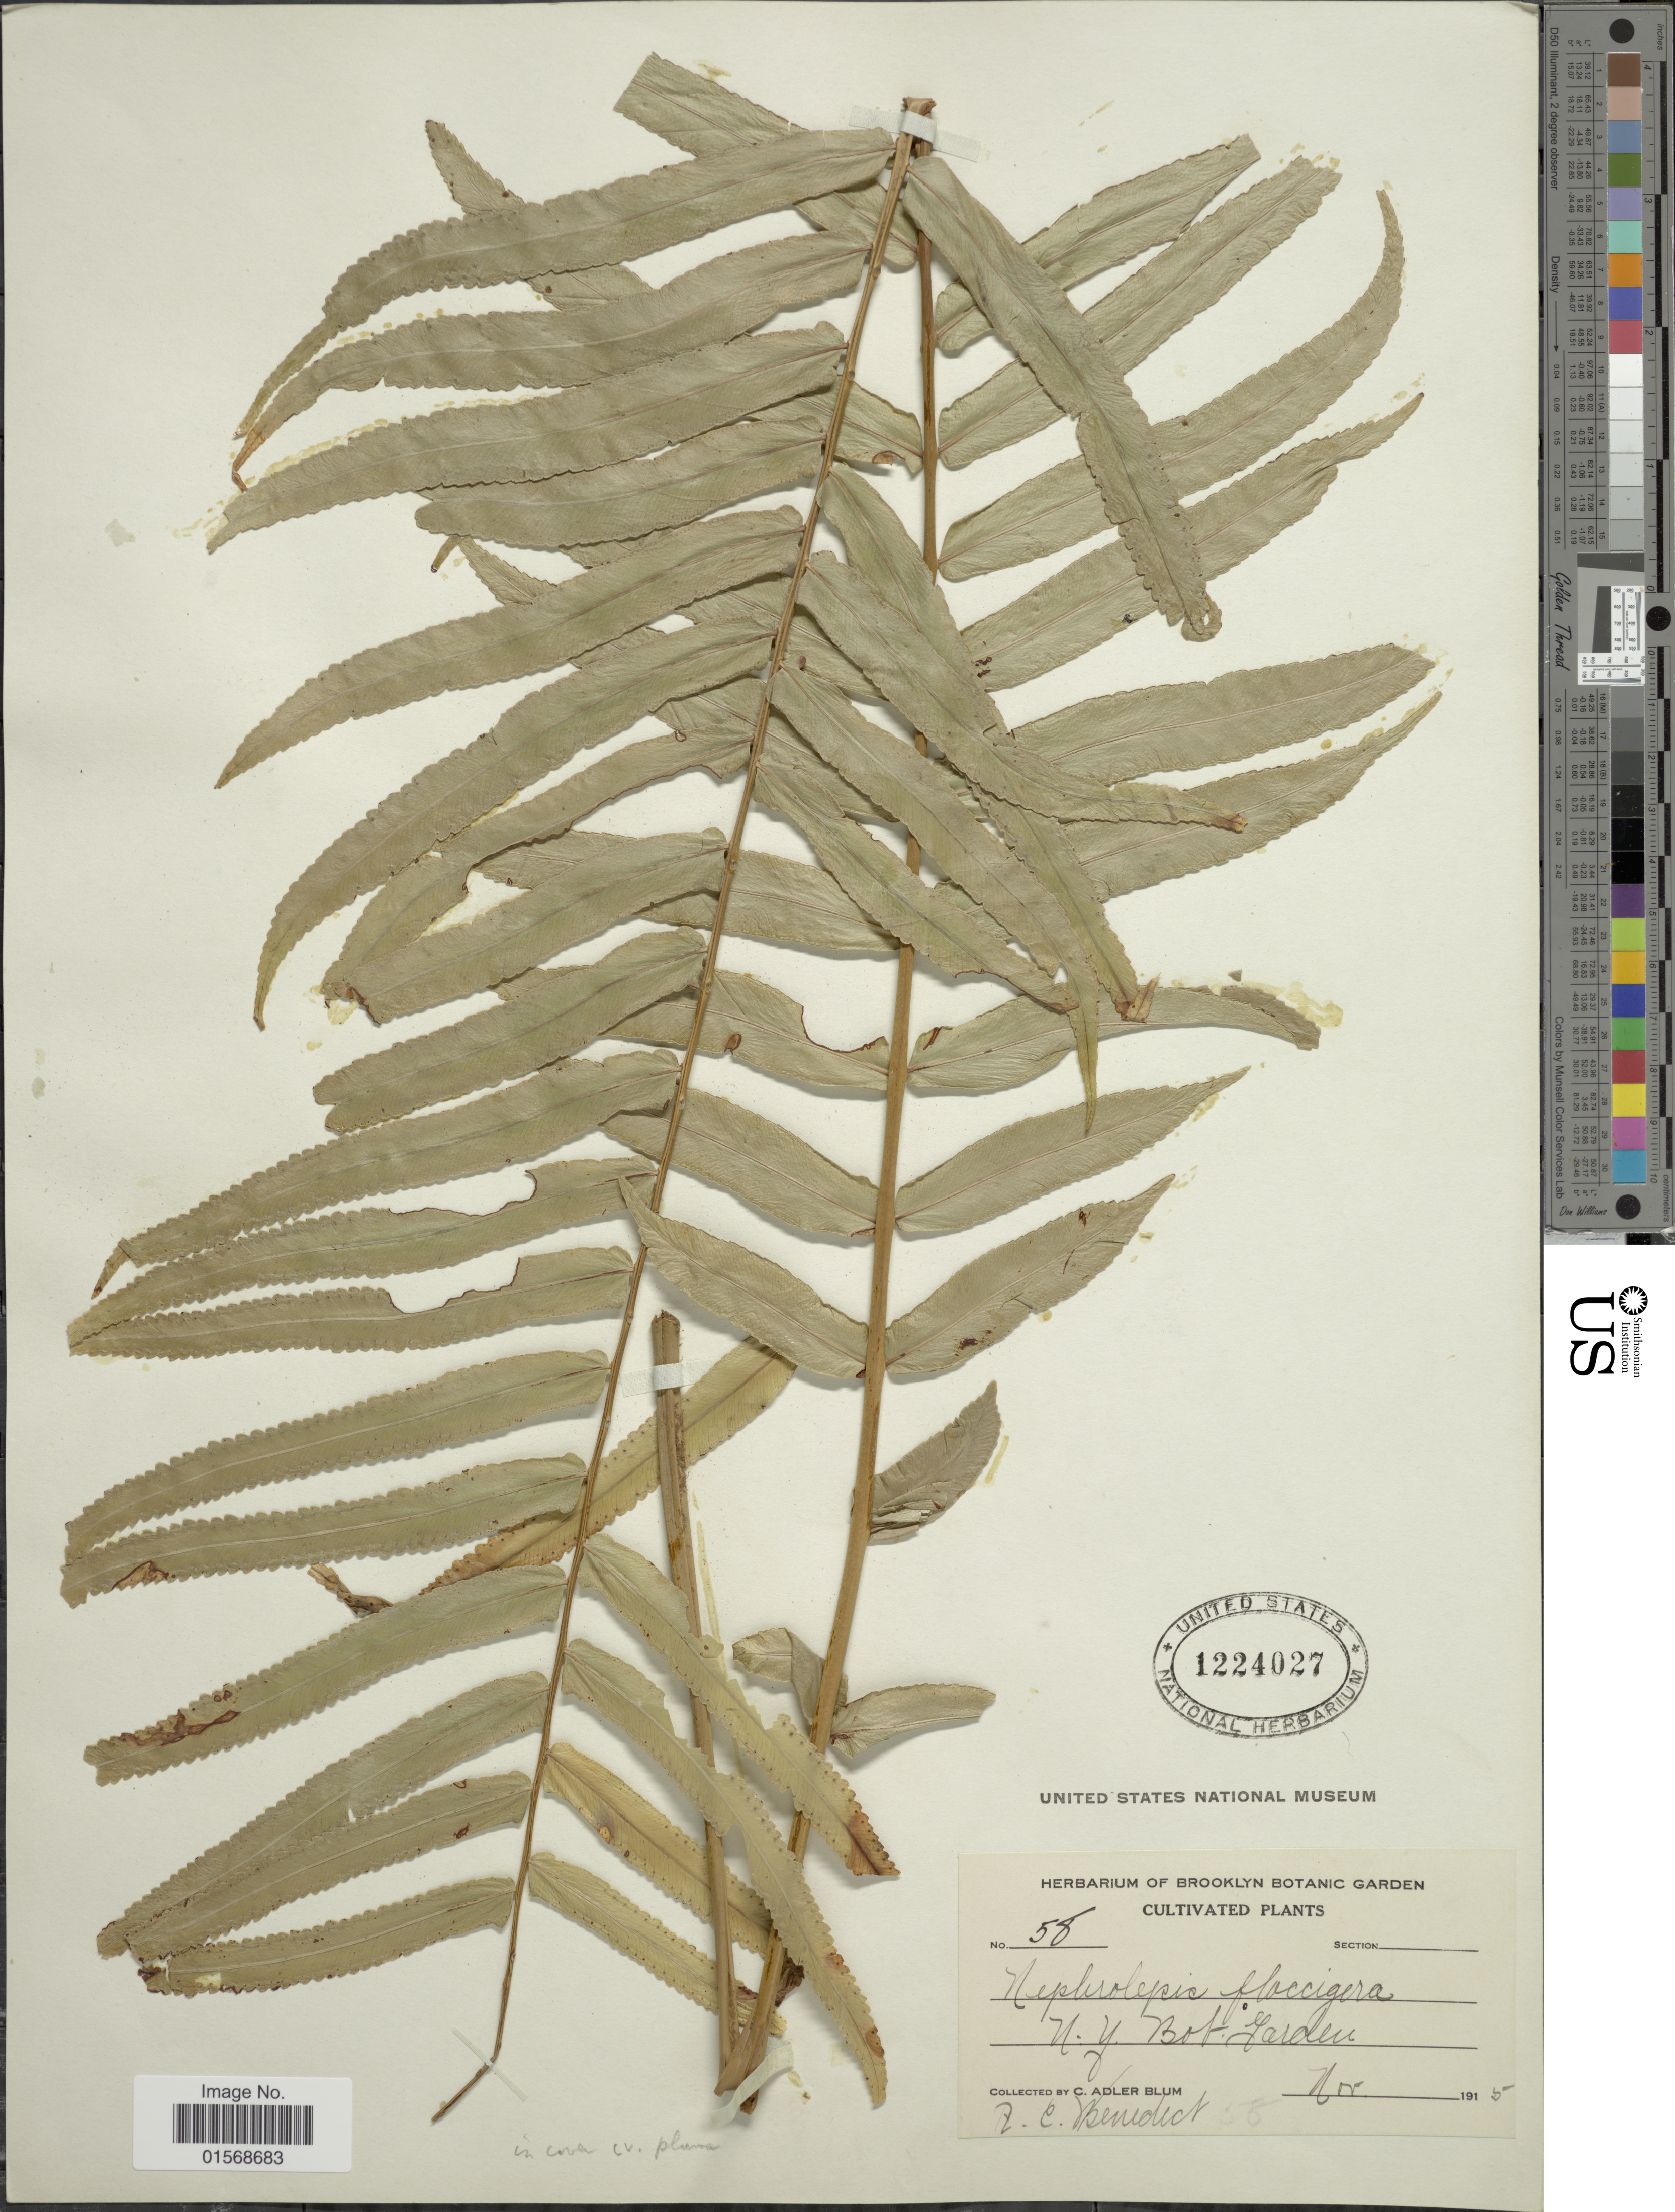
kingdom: Plantae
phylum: Tracheophyta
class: Polypodiopsida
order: Polypodiales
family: Nephrolepidaceae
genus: Nephrolepis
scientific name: Nephrolepis 'Pluma'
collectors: C. Blum & R. C. Benedict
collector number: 58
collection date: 1915-11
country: United States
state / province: New York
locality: N.Y. Bot. Garden.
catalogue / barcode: US 1224027